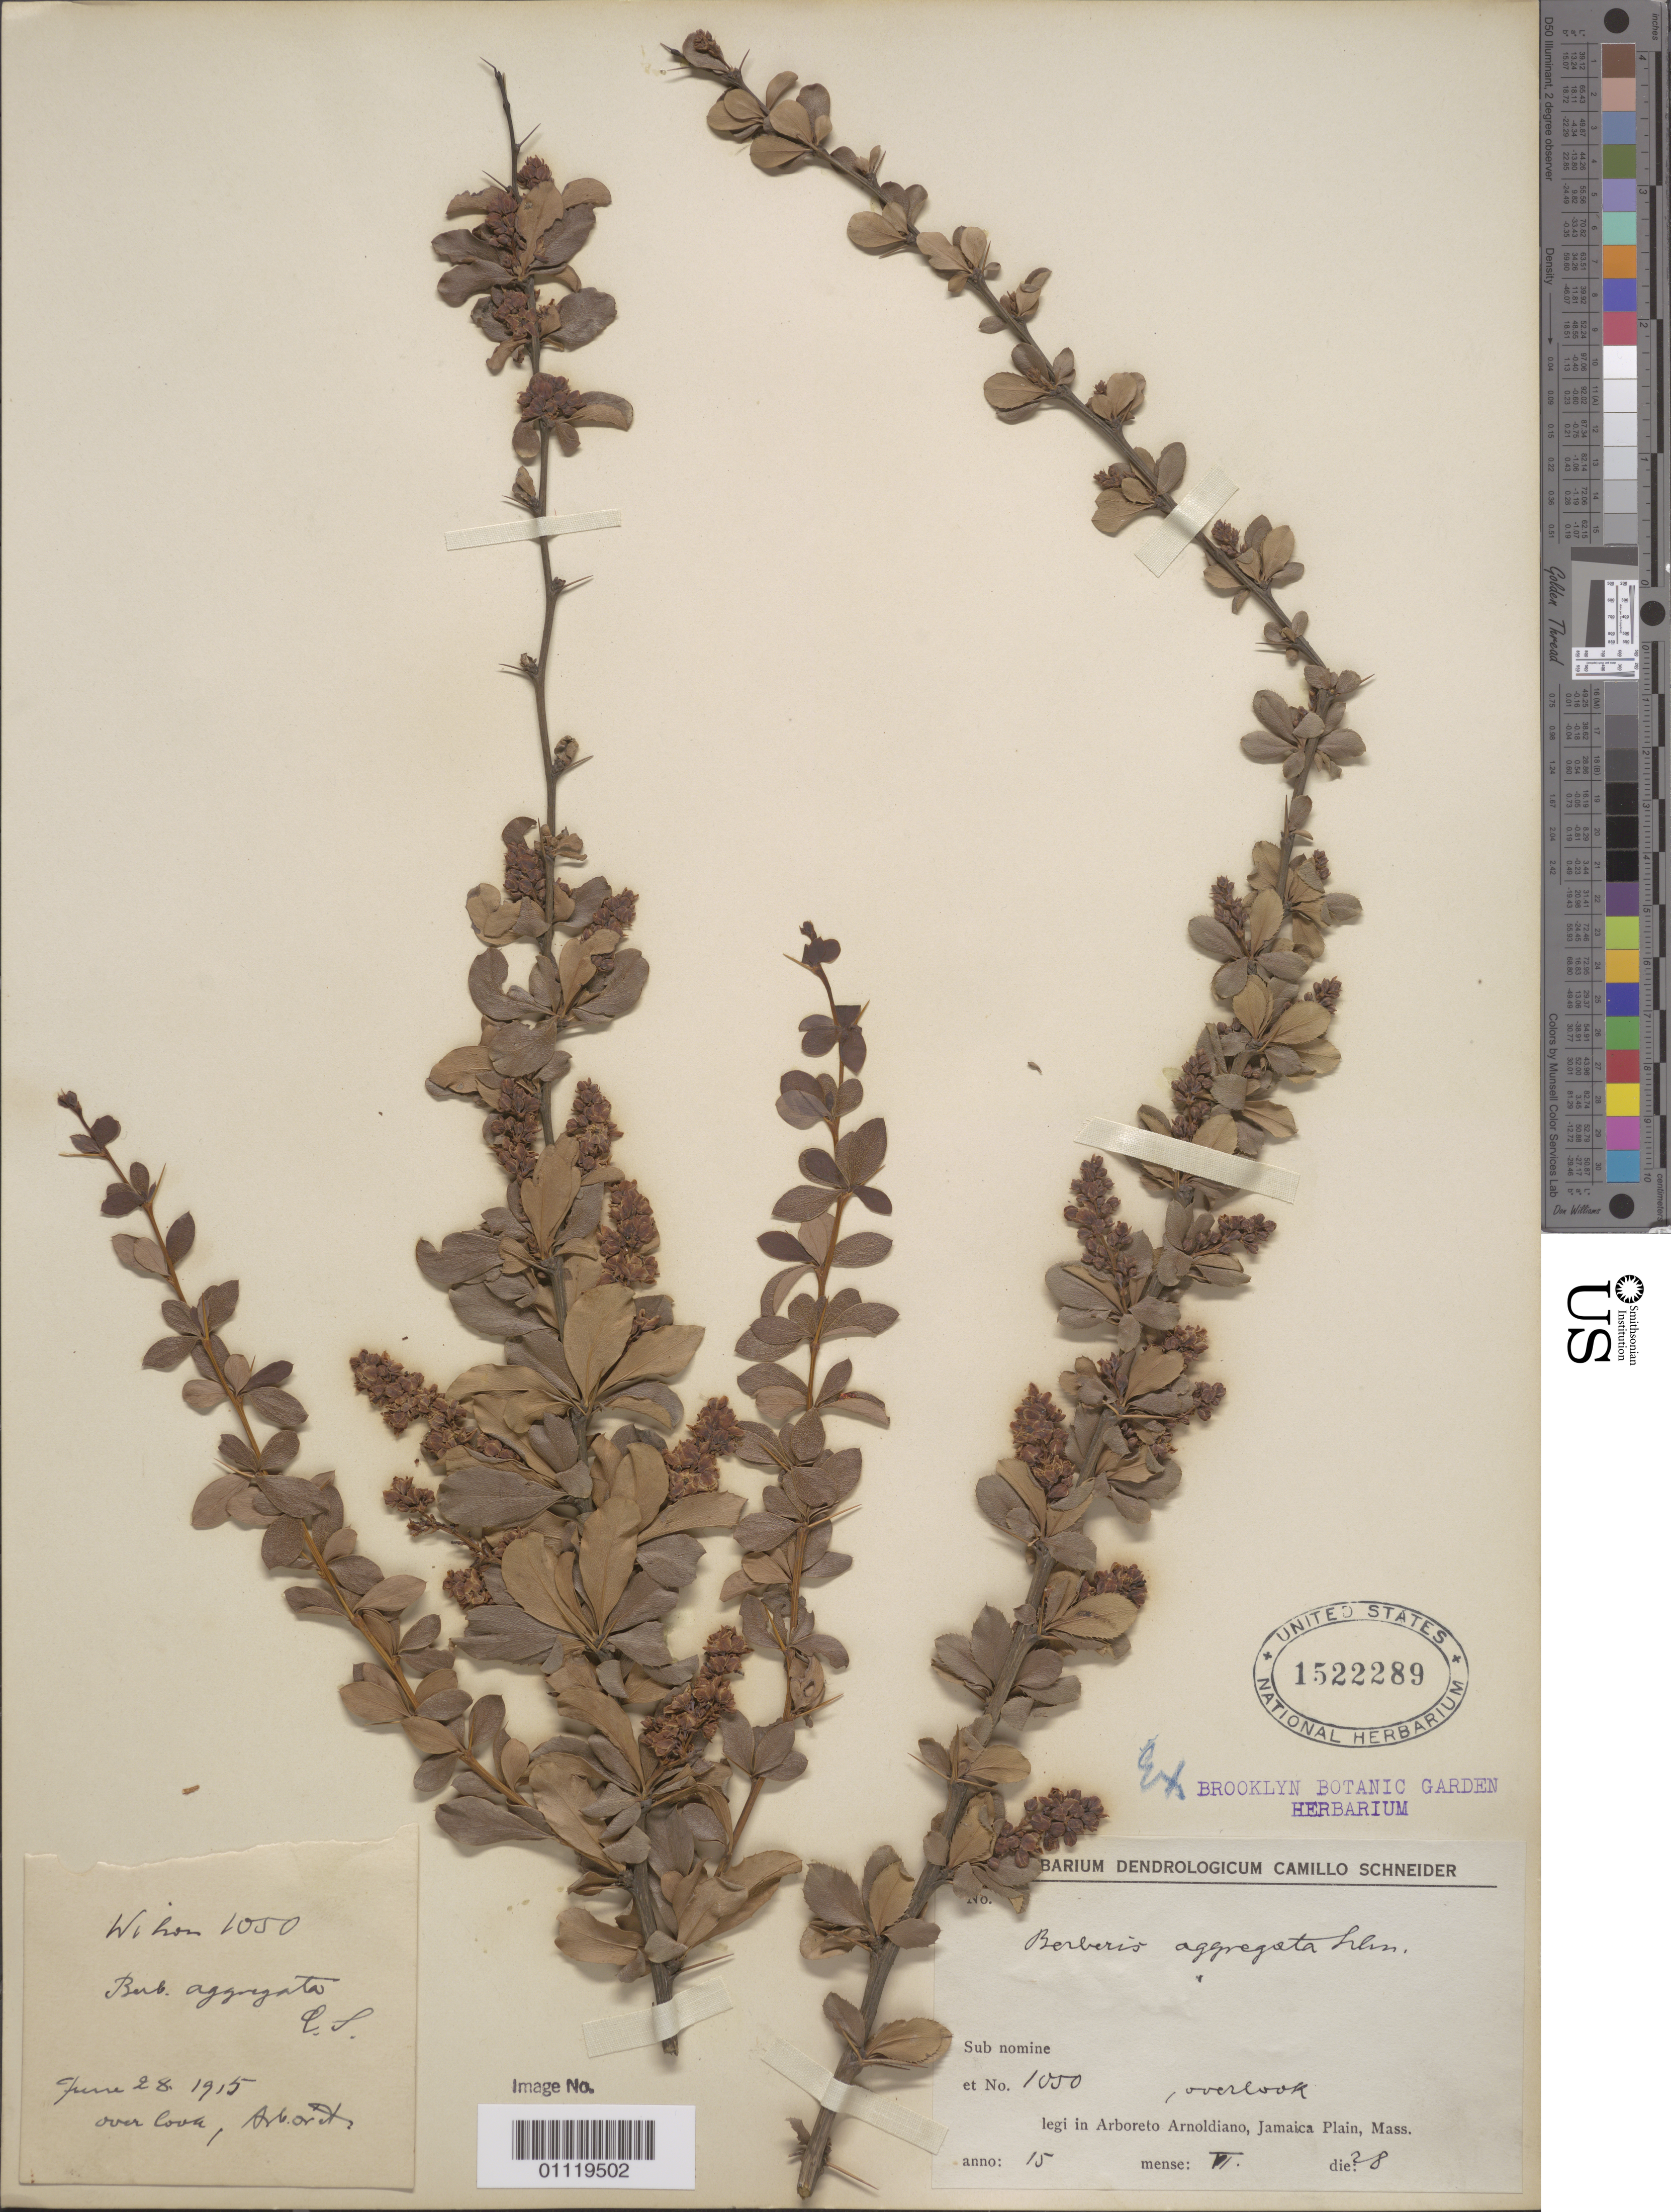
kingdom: Plantae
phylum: Tracheophyta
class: Magnoliopsida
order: Ranunculales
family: Berberidaceae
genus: Berberis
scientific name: Berberis aggregata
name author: C.K. Schneid.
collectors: -- Wilson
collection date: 1915-06-28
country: United States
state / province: Massachusetts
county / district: Suffolk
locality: Over lova, Arnold Arboretum, Jamaica Plain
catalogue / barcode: US 1522289